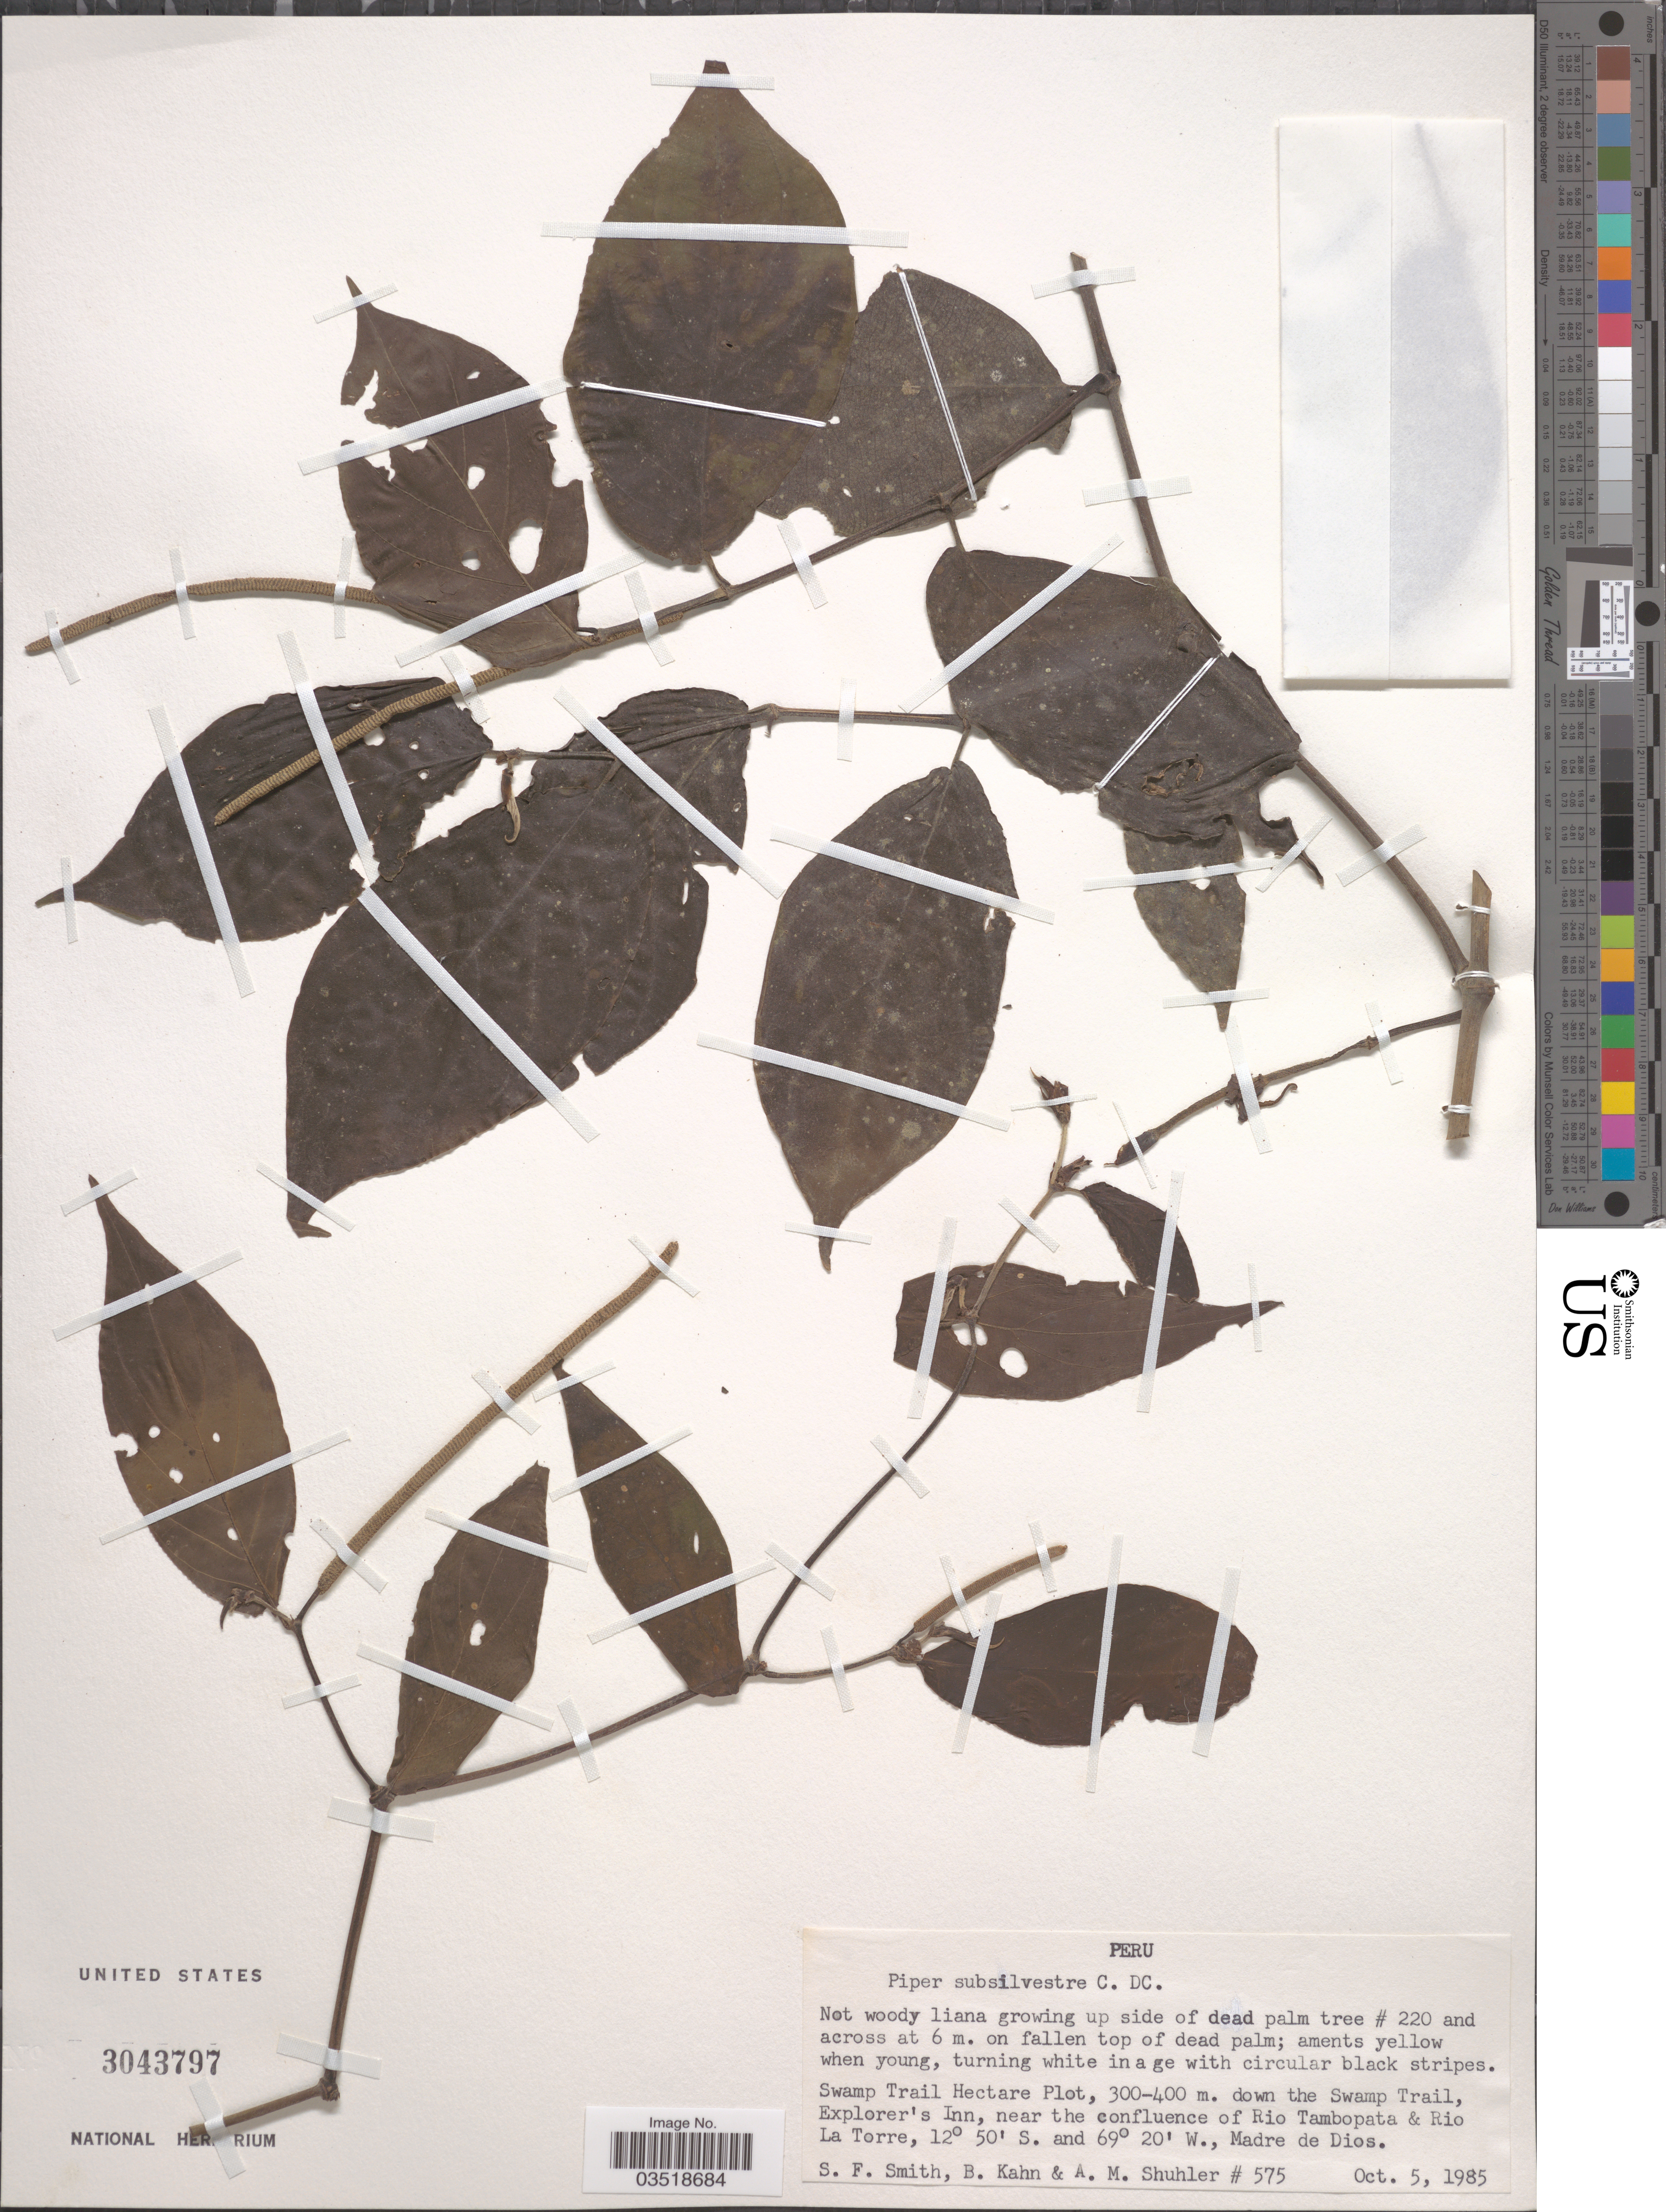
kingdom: Plantae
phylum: Tracheophyta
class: Magnoliopsida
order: Piperales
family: Piperaceae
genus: Piper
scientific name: Piper subsilvestre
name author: C. DC.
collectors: S.F. Smith, B. Kahn & A. Shuhler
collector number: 575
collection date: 1985-10-05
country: Peru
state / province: Madre de Dios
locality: Swamp Trail Hectare Plot, down the Swamp Trail, Explorer's Inn, near the confluence of Rio Tambopata and Rio La Torre, 39 km. Sw. of Puerto Moldonado.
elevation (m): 300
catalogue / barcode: US 3043797